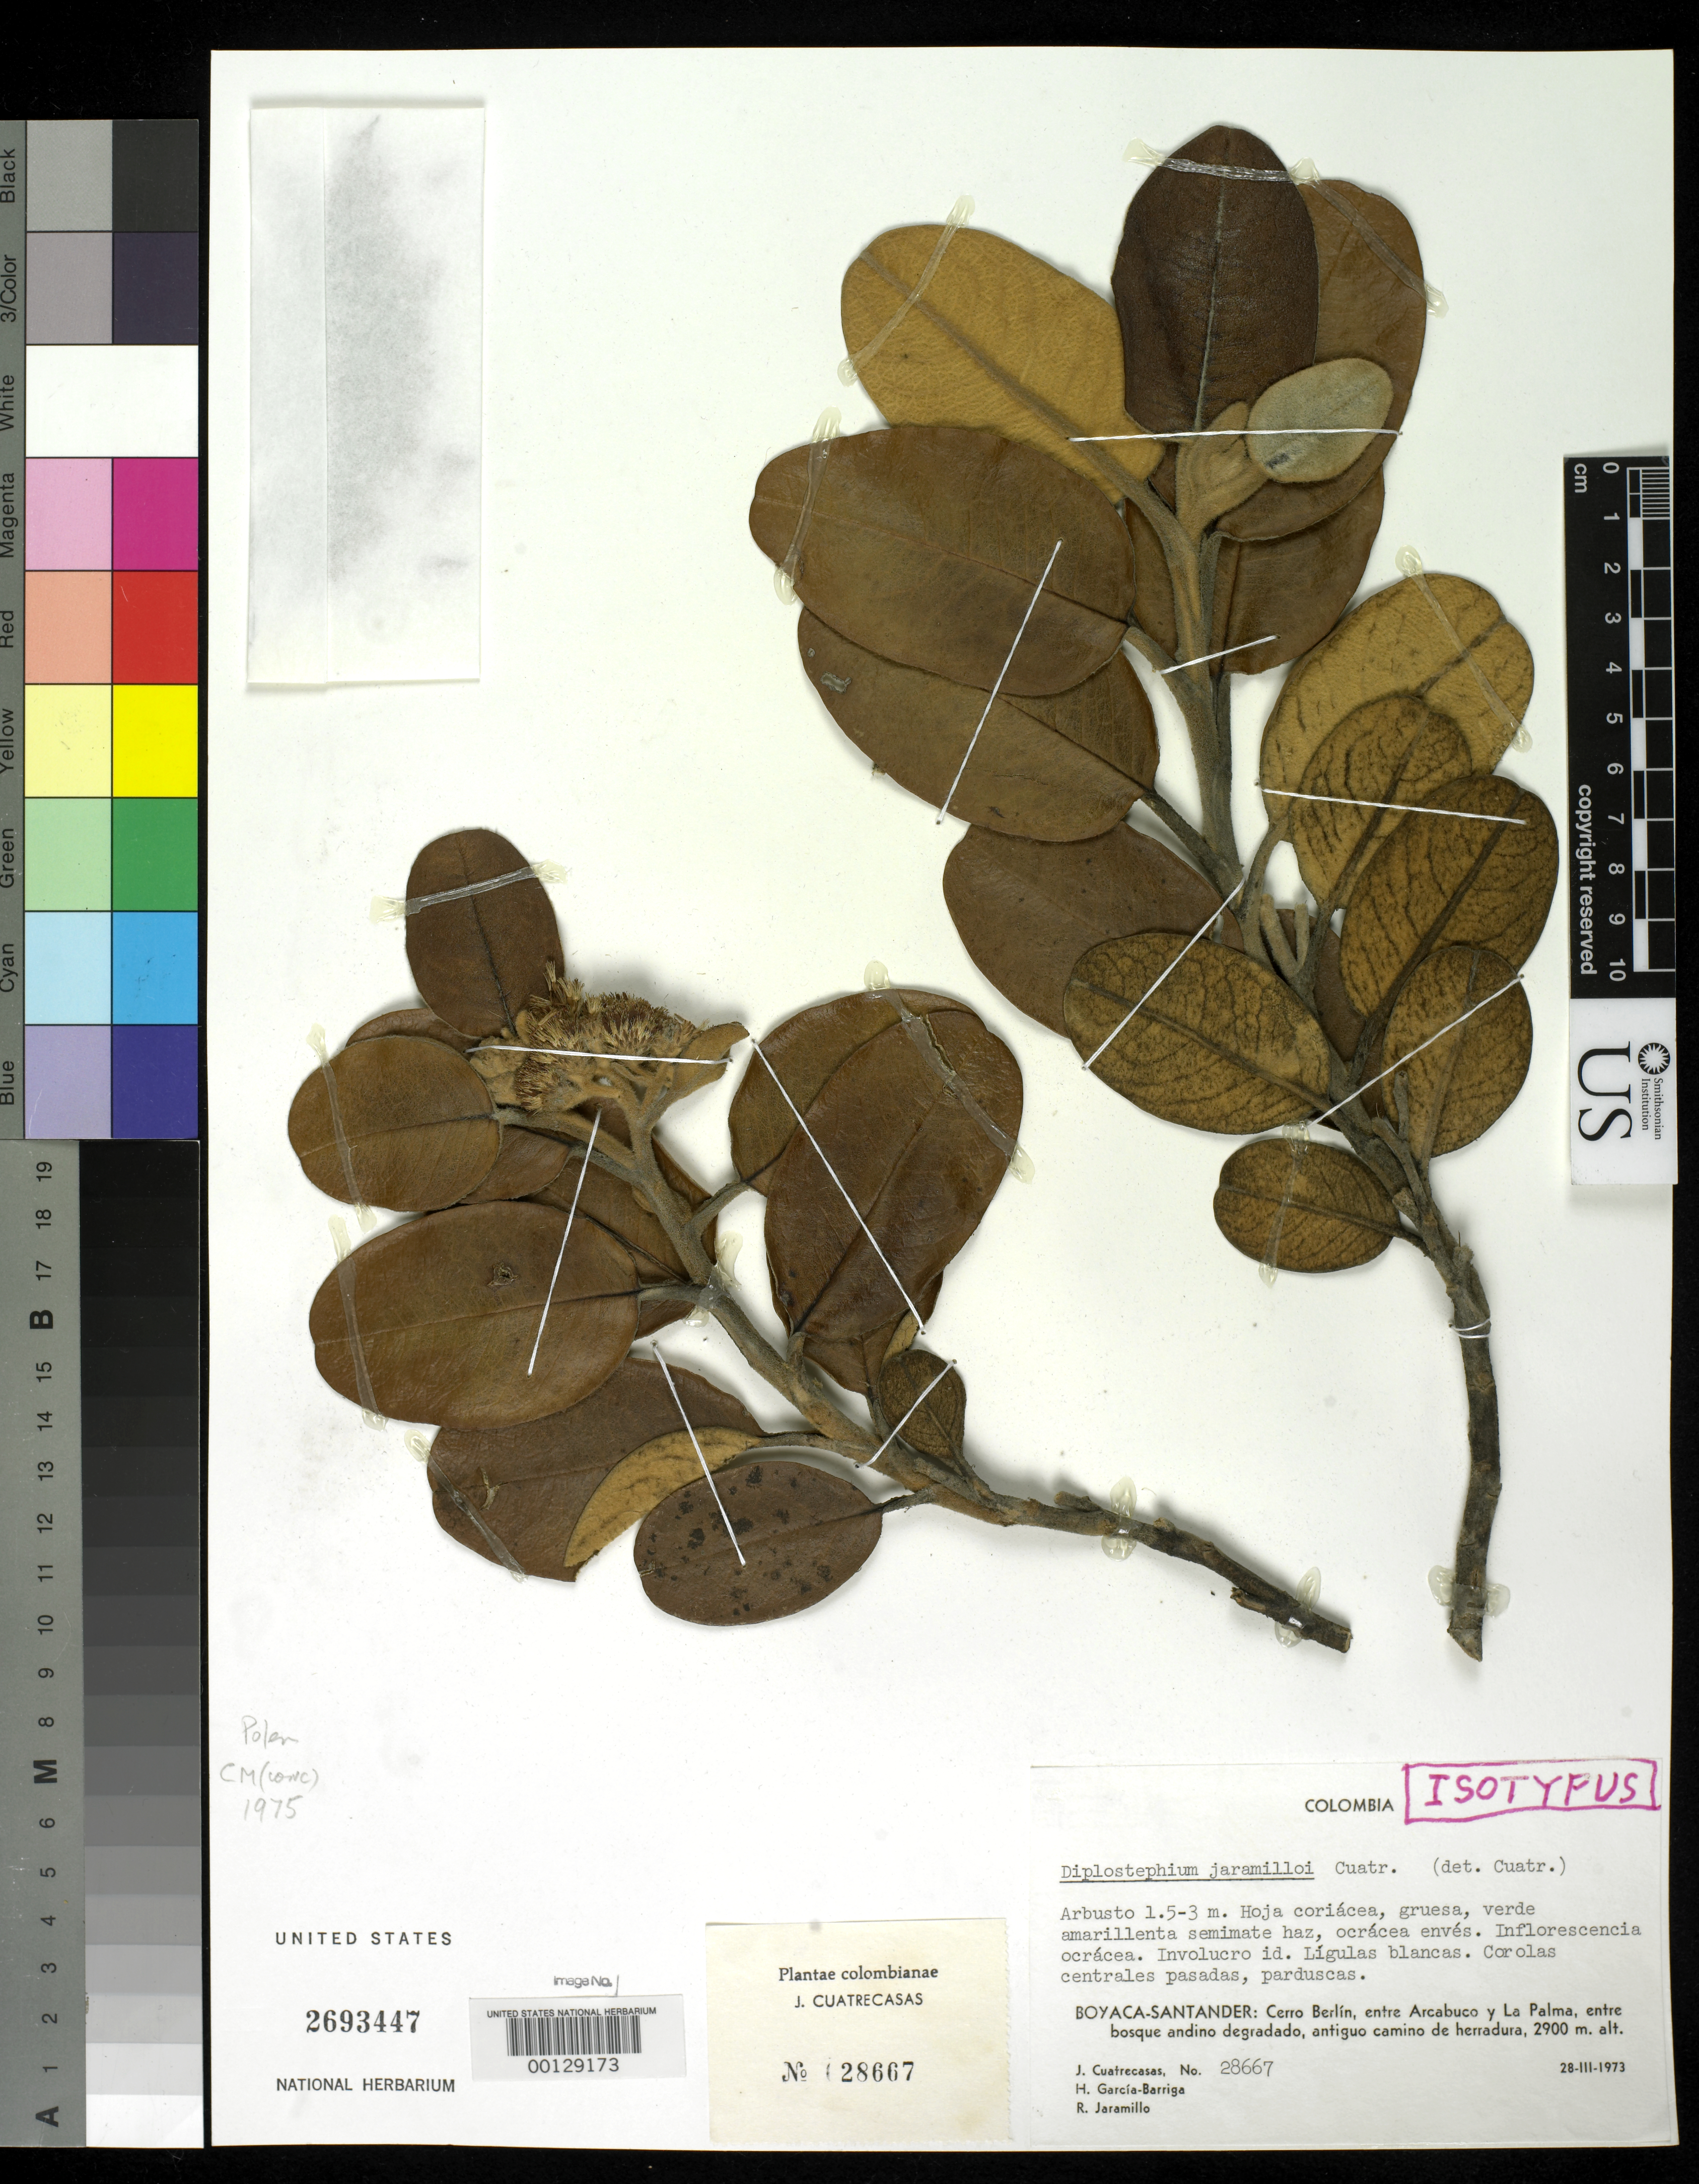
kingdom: Plantae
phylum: Tracheophyta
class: Magnoliopsida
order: Asterales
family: Asteraceae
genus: Diplostephium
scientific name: Diplostephium jaramilloi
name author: Cuatrec.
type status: Isotype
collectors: J. Cuatrecasas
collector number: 28667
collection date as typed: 28 Mar 1973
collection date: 1973-03-28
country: Colombia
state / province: Boyacá / Santander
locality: Cerro Berlin, entre Arcabuco y La Palma.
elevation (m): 2900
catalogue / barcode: US 2693447